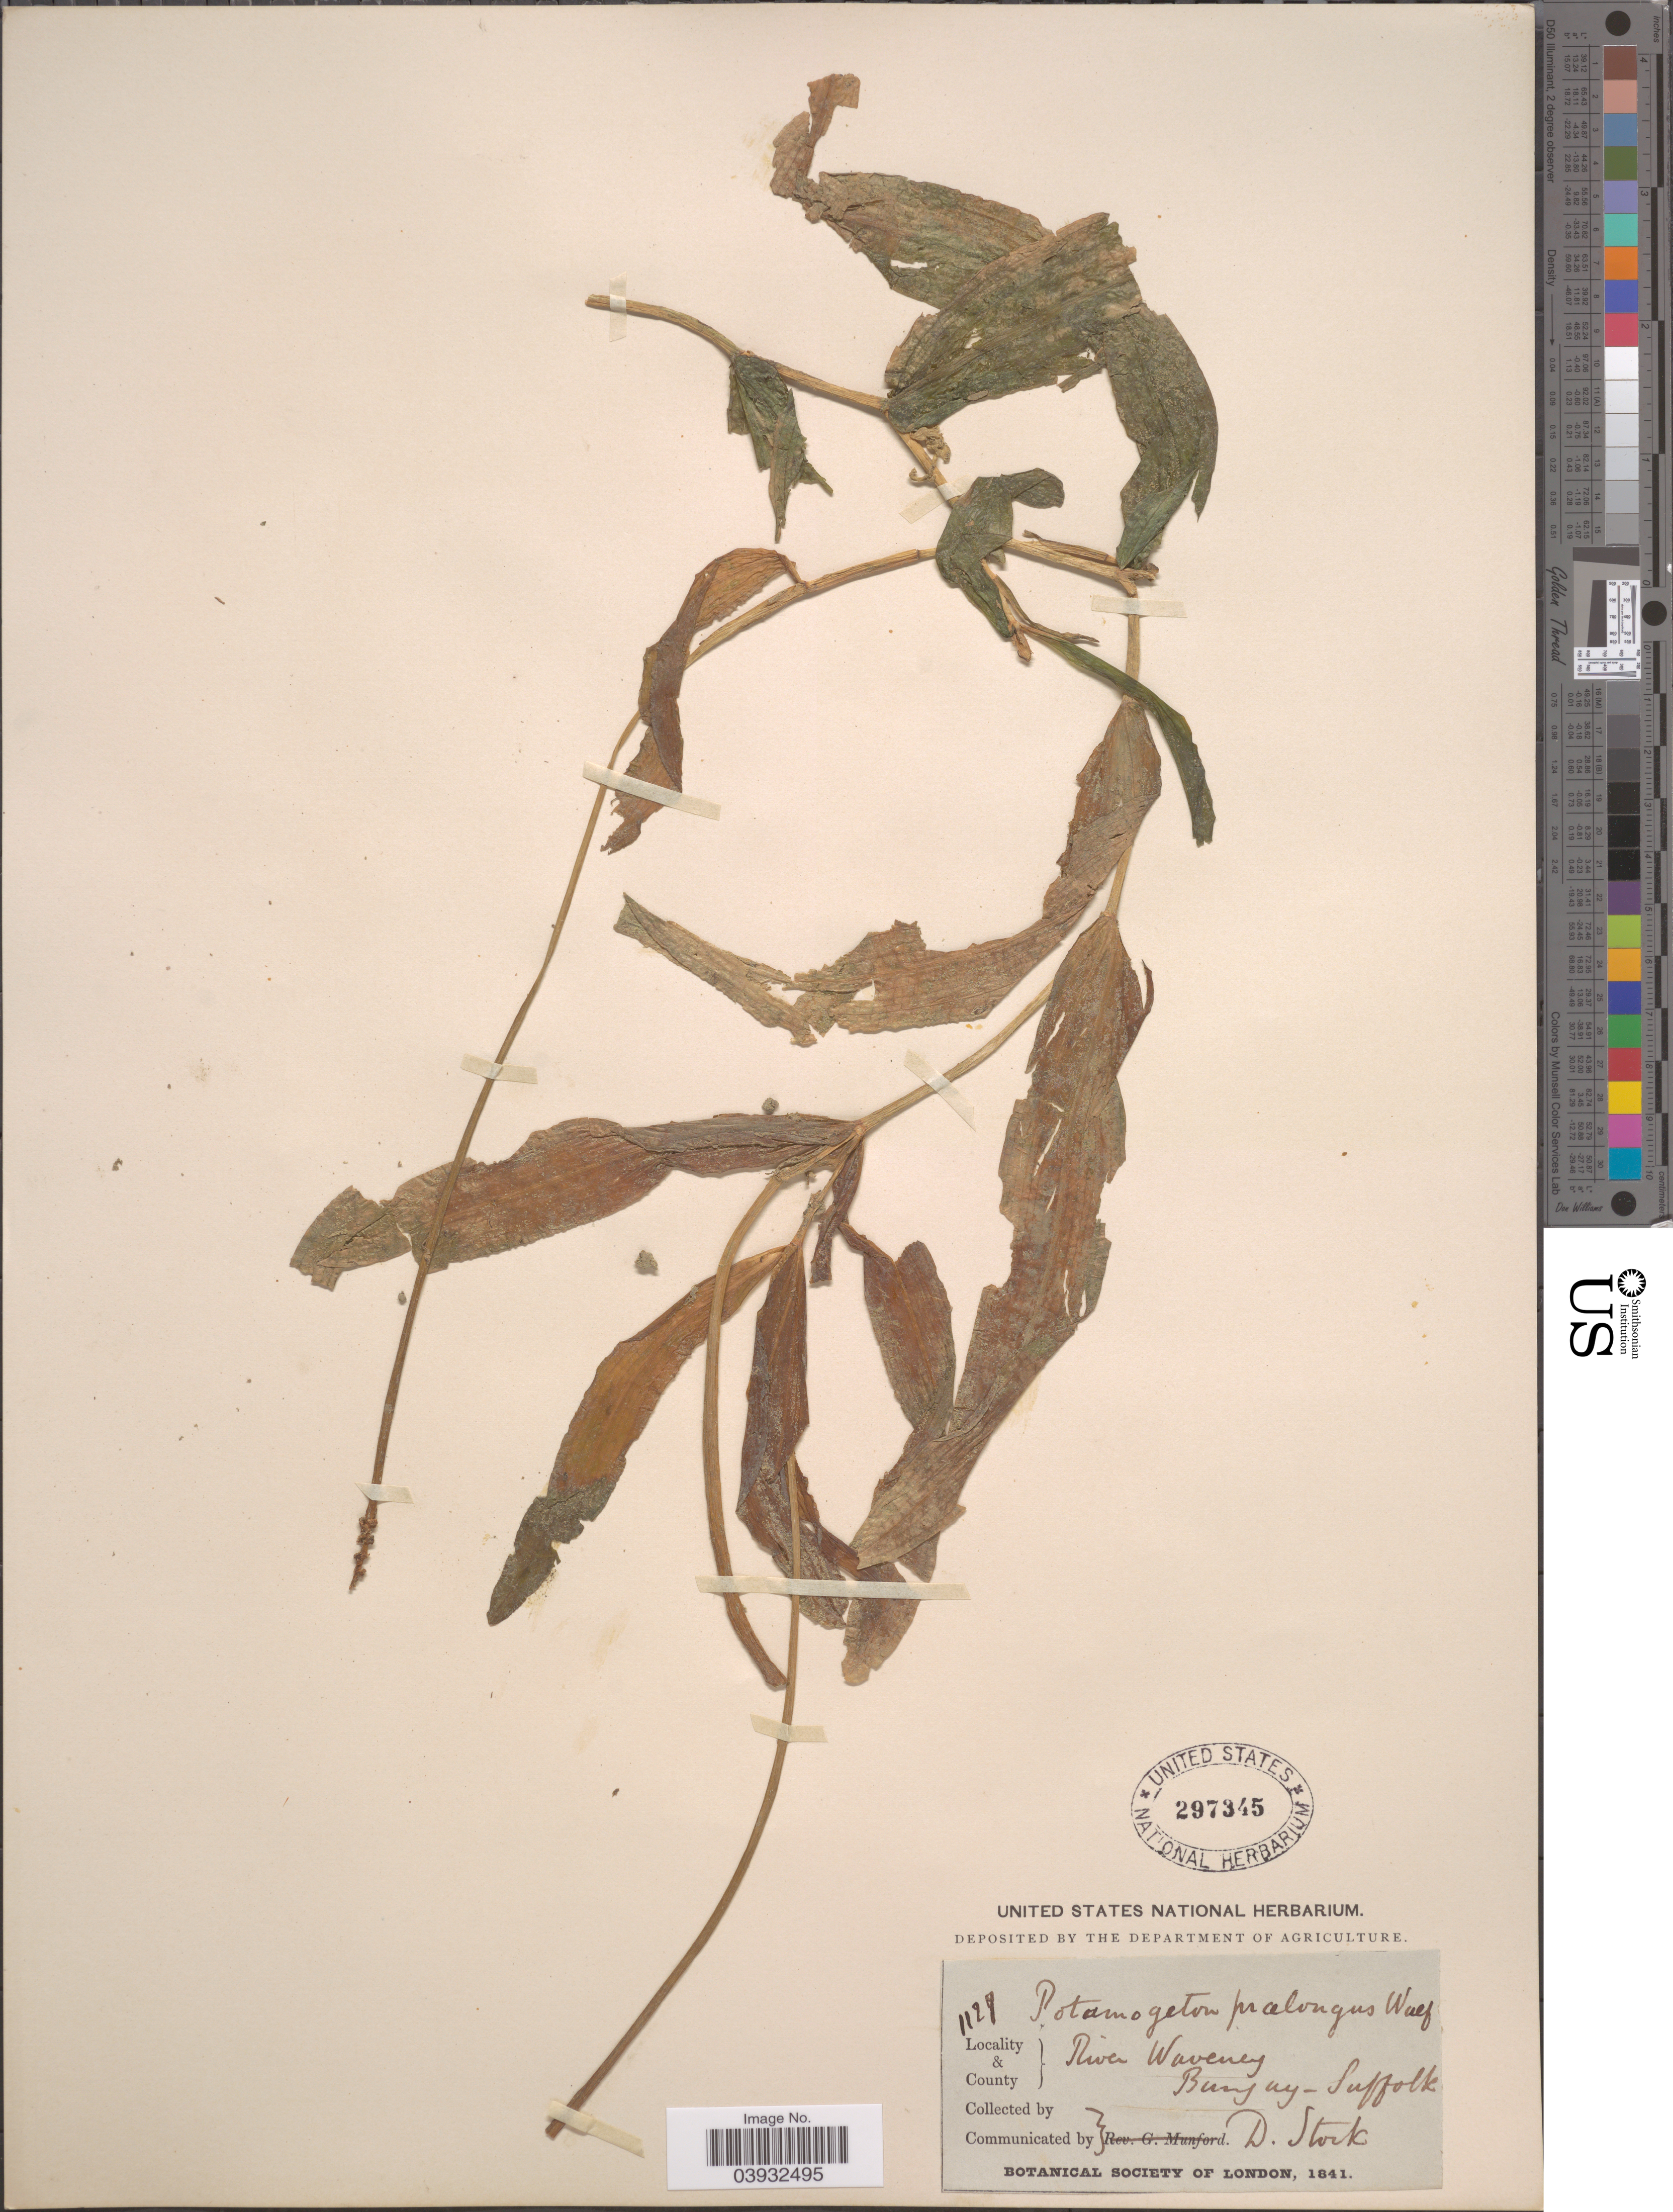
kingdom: Plantae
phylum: Tracheophyta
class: Liliopsida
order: Alismatales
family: Potamogetonaceae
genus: Potamogeton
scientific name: Potamogeton praelongus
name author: Wulfen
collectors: D. Stock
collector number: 1127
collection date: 1841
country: United Kingdom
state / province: England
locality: River Waveney. Bungay-Suffolk.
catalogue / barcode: US 297345